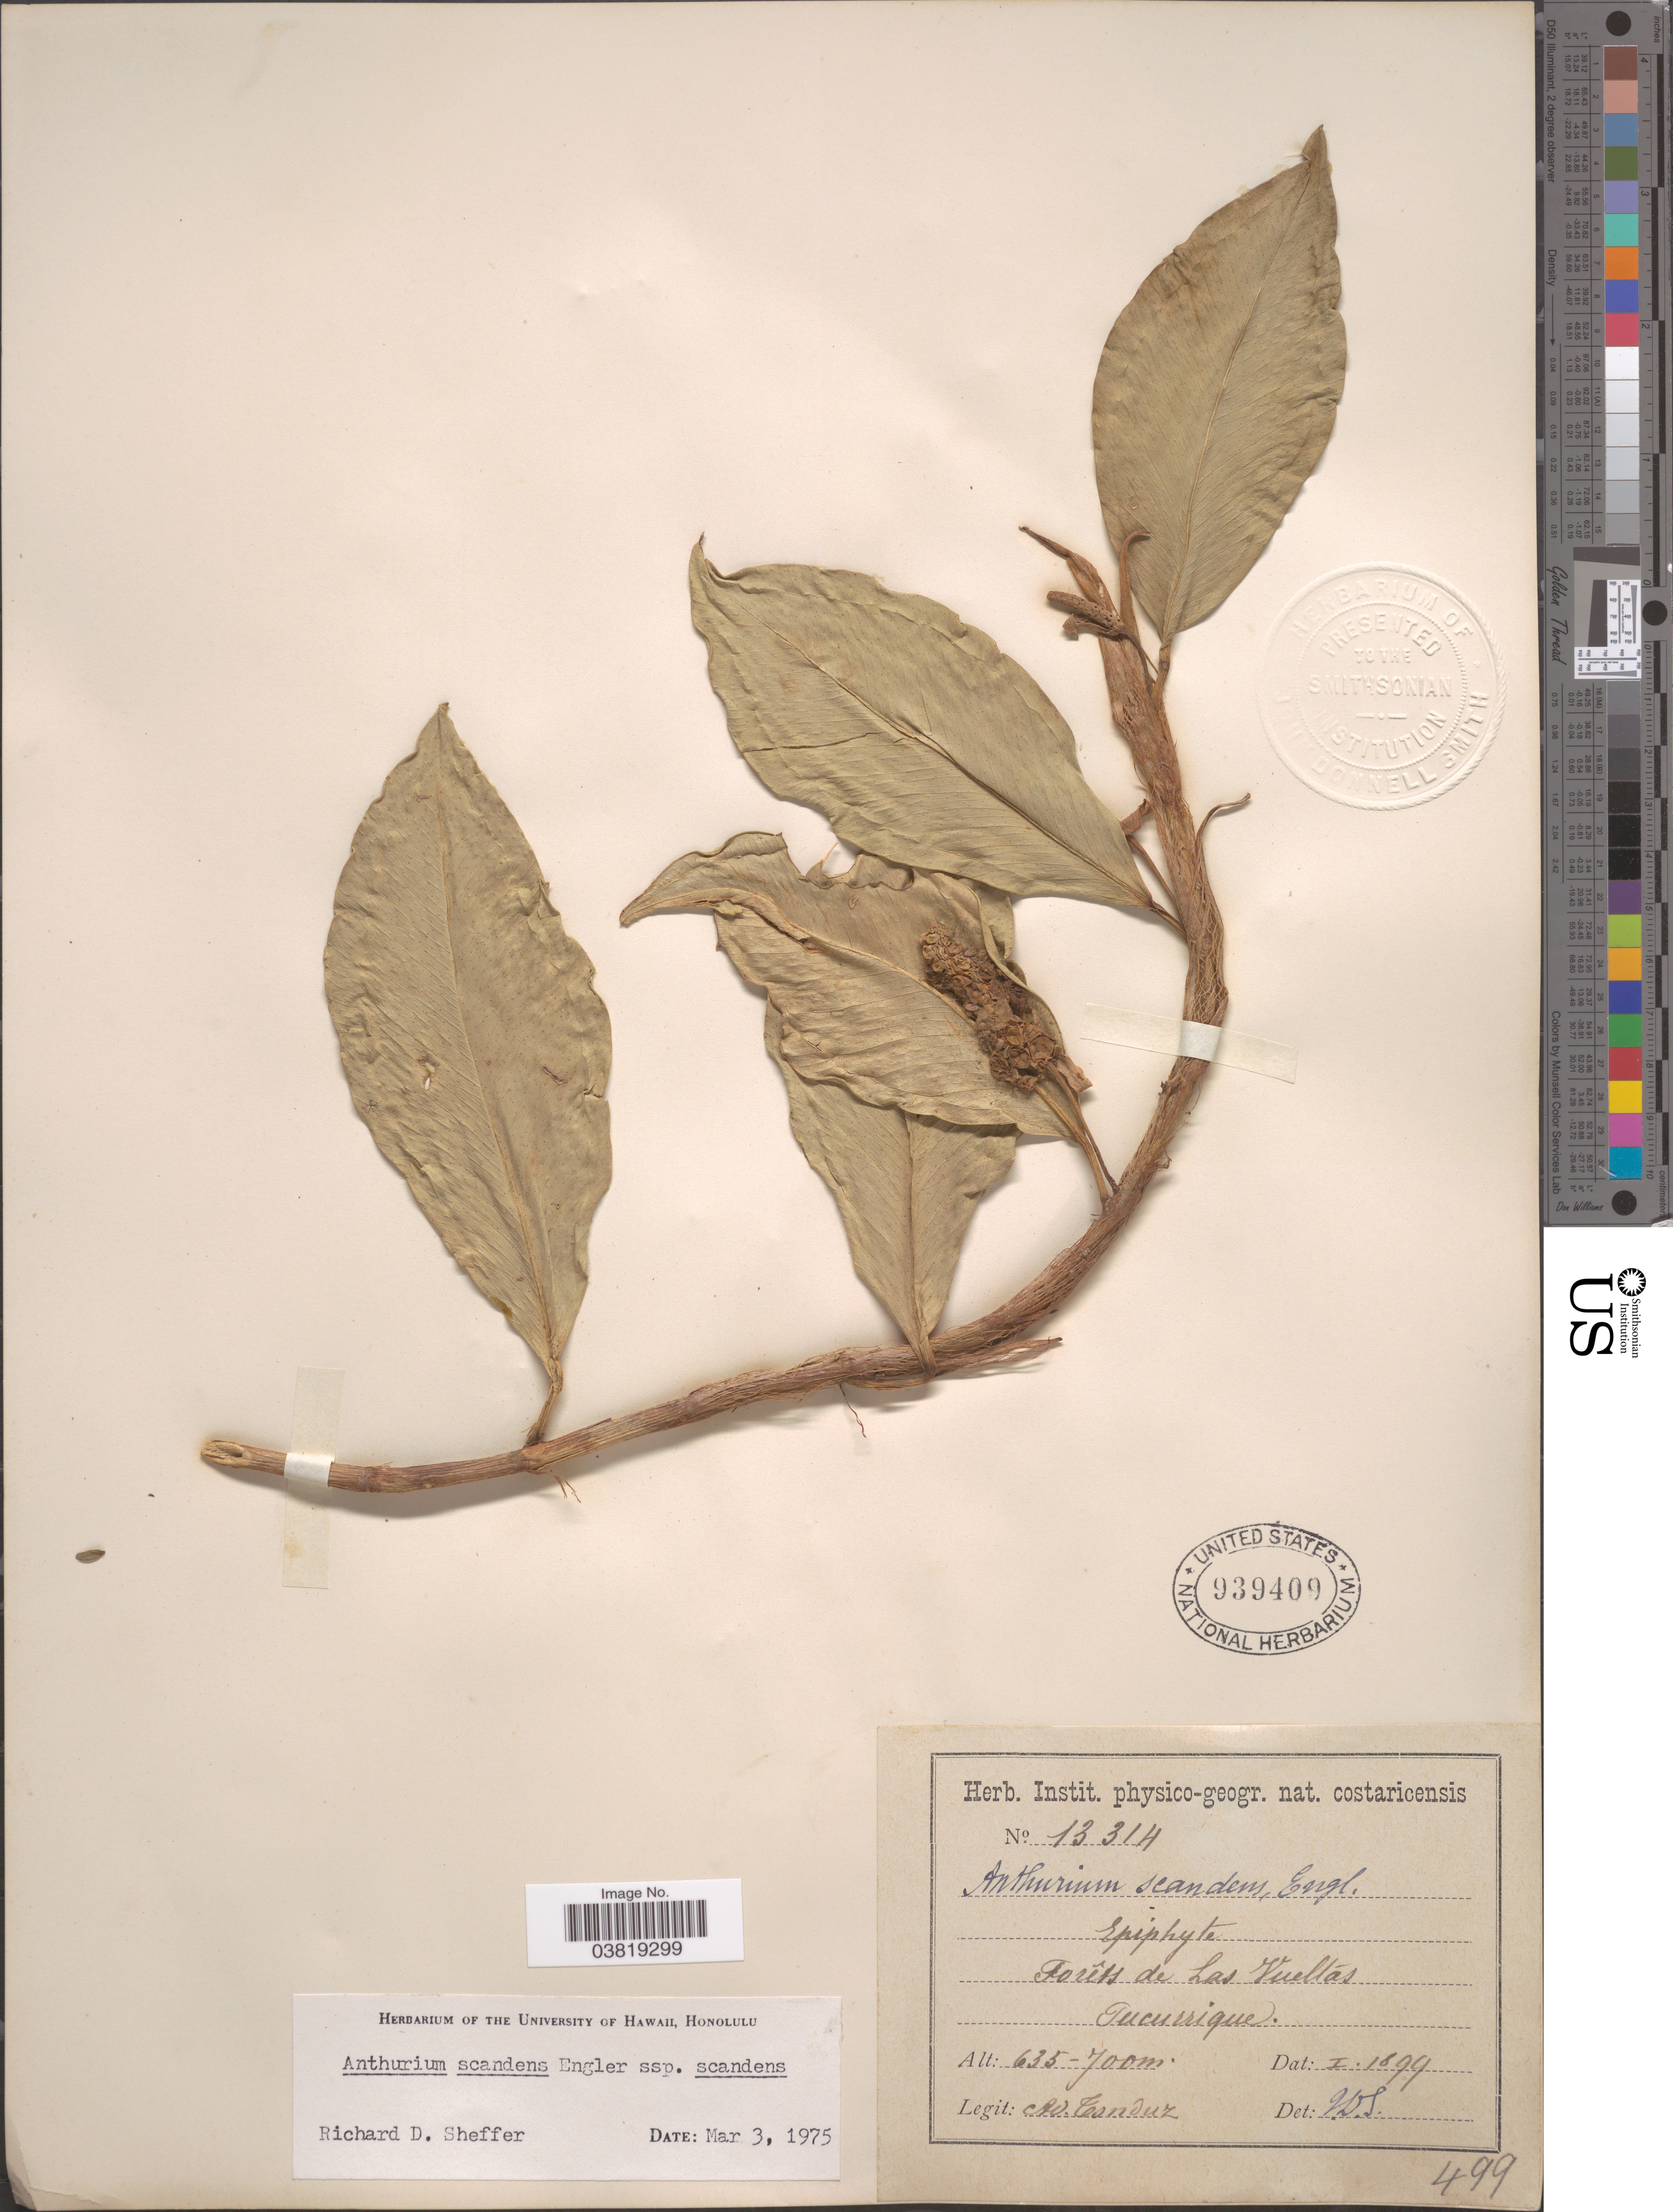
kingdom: Plantae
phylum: Tracheophyta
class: Liliopsida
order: Alismatales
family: Araceae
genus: Anthurium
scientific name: Anthurium scandens var. scandens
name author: (Aubl.) Engl.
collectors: A. Tonduz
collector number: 13314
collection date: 1899-01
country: Costa Rica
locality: Forêts de Las Vueltas. Tucurrique.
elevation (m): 635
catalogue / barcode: US 939409